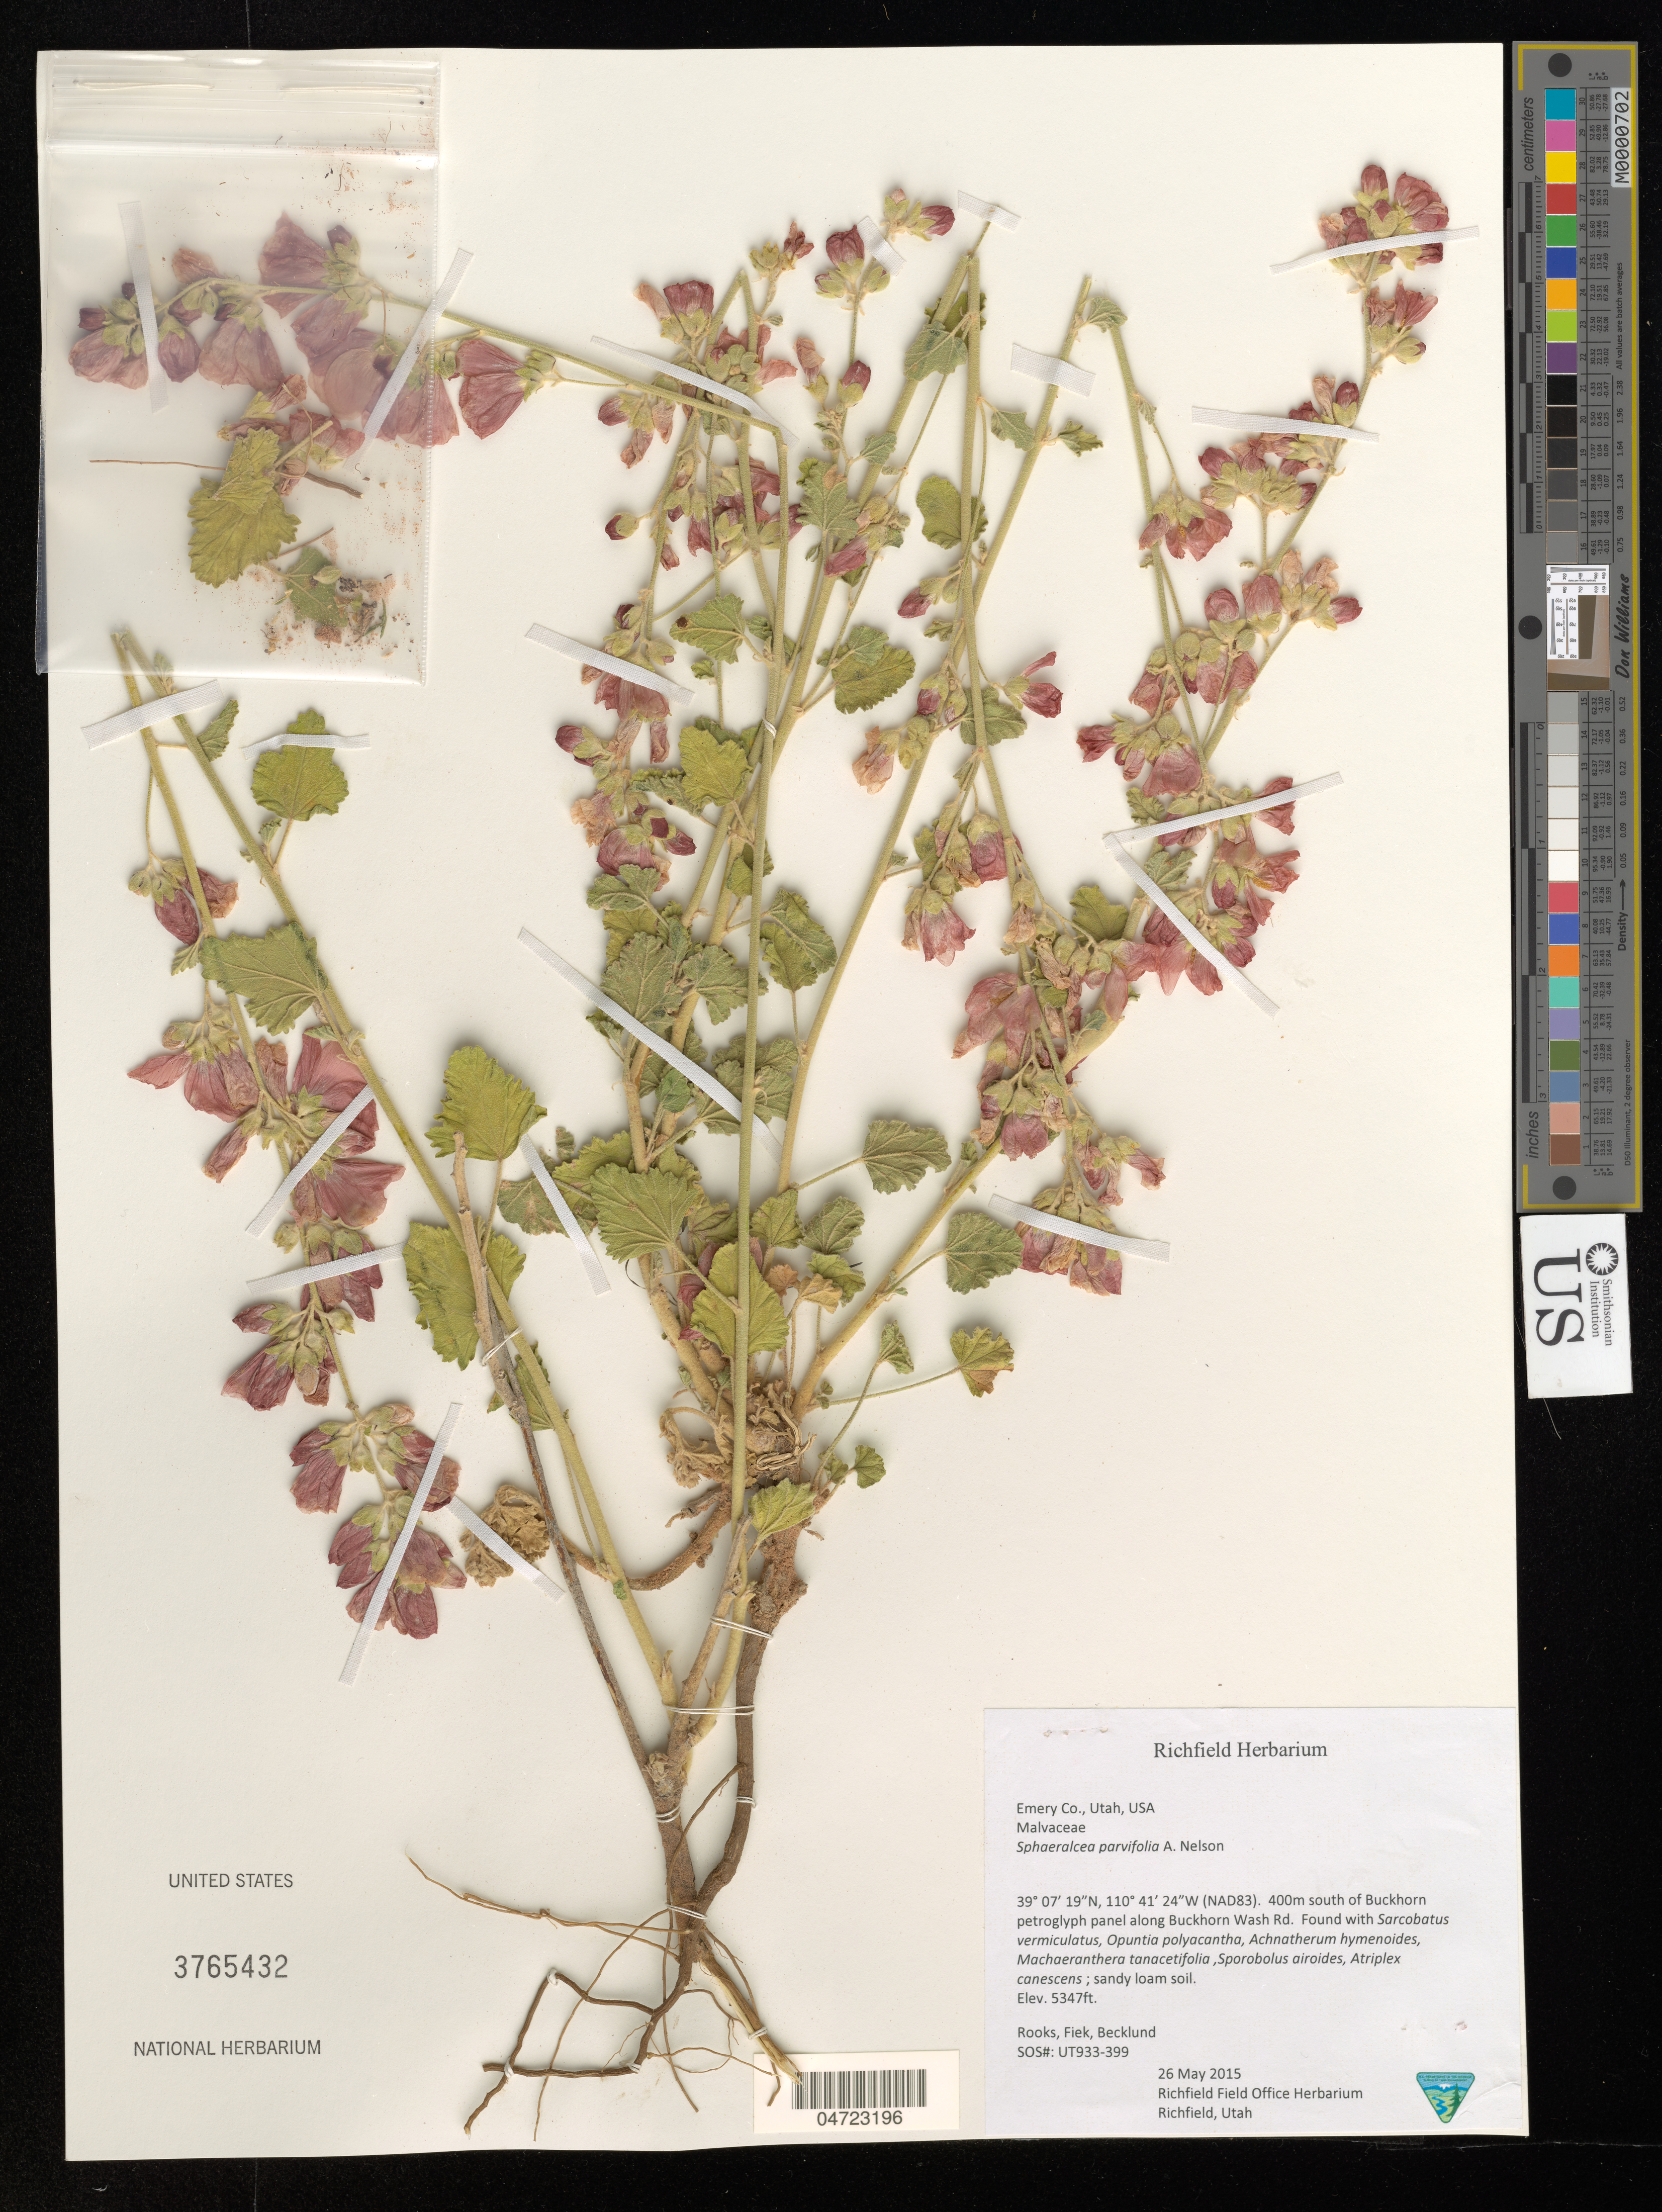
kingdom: Plantae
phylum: Tracheophyta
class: Magnoliopsida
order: Malvales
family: Malvaceae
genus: Sphaeralcea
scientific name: Sphaeralcea parvifolia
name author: A. Nelson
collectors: -. Rooks, -. Fiek & -. Becklund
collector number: UT933-399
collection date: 2015-05-26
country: United States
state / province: Utah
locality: Emery Co. 400m south of Buckhorn petroglyph panel along Buckhorn Wash Rd.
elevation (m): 1630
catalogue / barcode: US 3765432